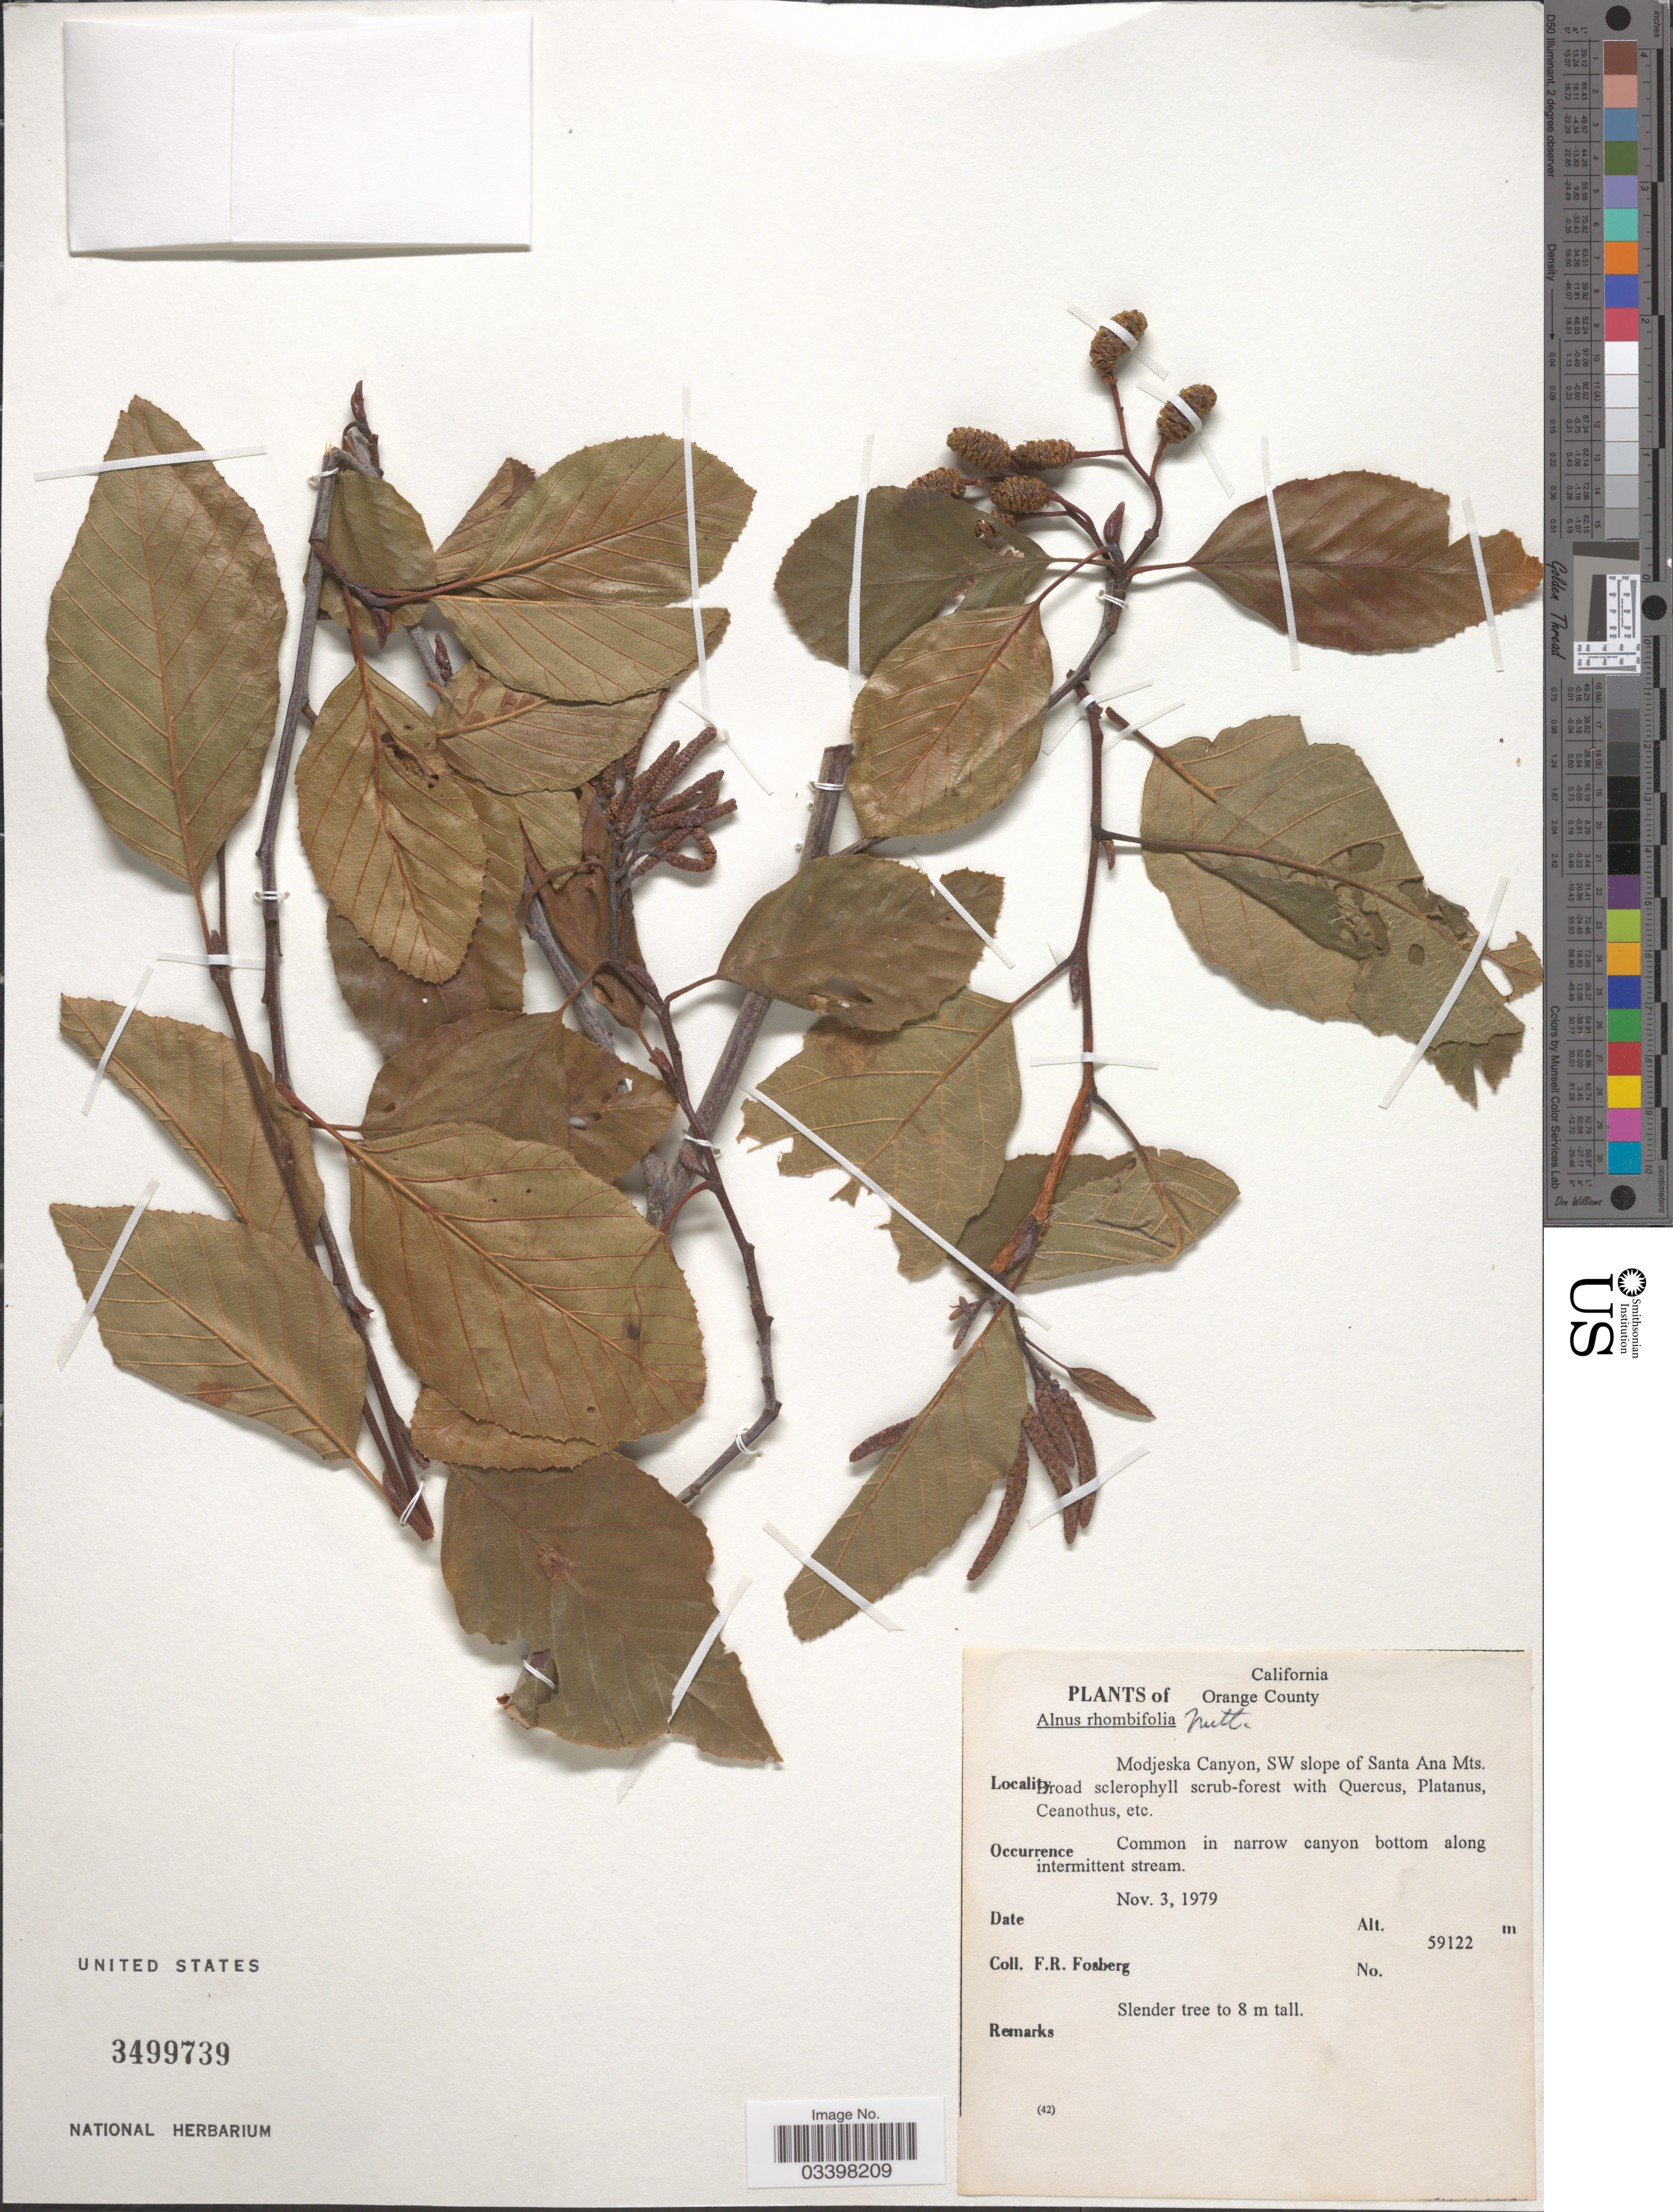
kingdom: Plantae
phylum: Tracheophyta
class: Magnoliopsida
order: Fagales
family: Betulaceae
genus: Alnus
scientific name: Alnus rhombifolia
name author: Nutt.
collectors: F. R. Fosberg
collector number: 59122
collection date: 1979-11-03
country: United States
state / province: California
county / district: Orange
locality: Orange County. Modjeska Canyon, SW slope of Santa Ana Mts.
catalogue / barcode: US 3499739